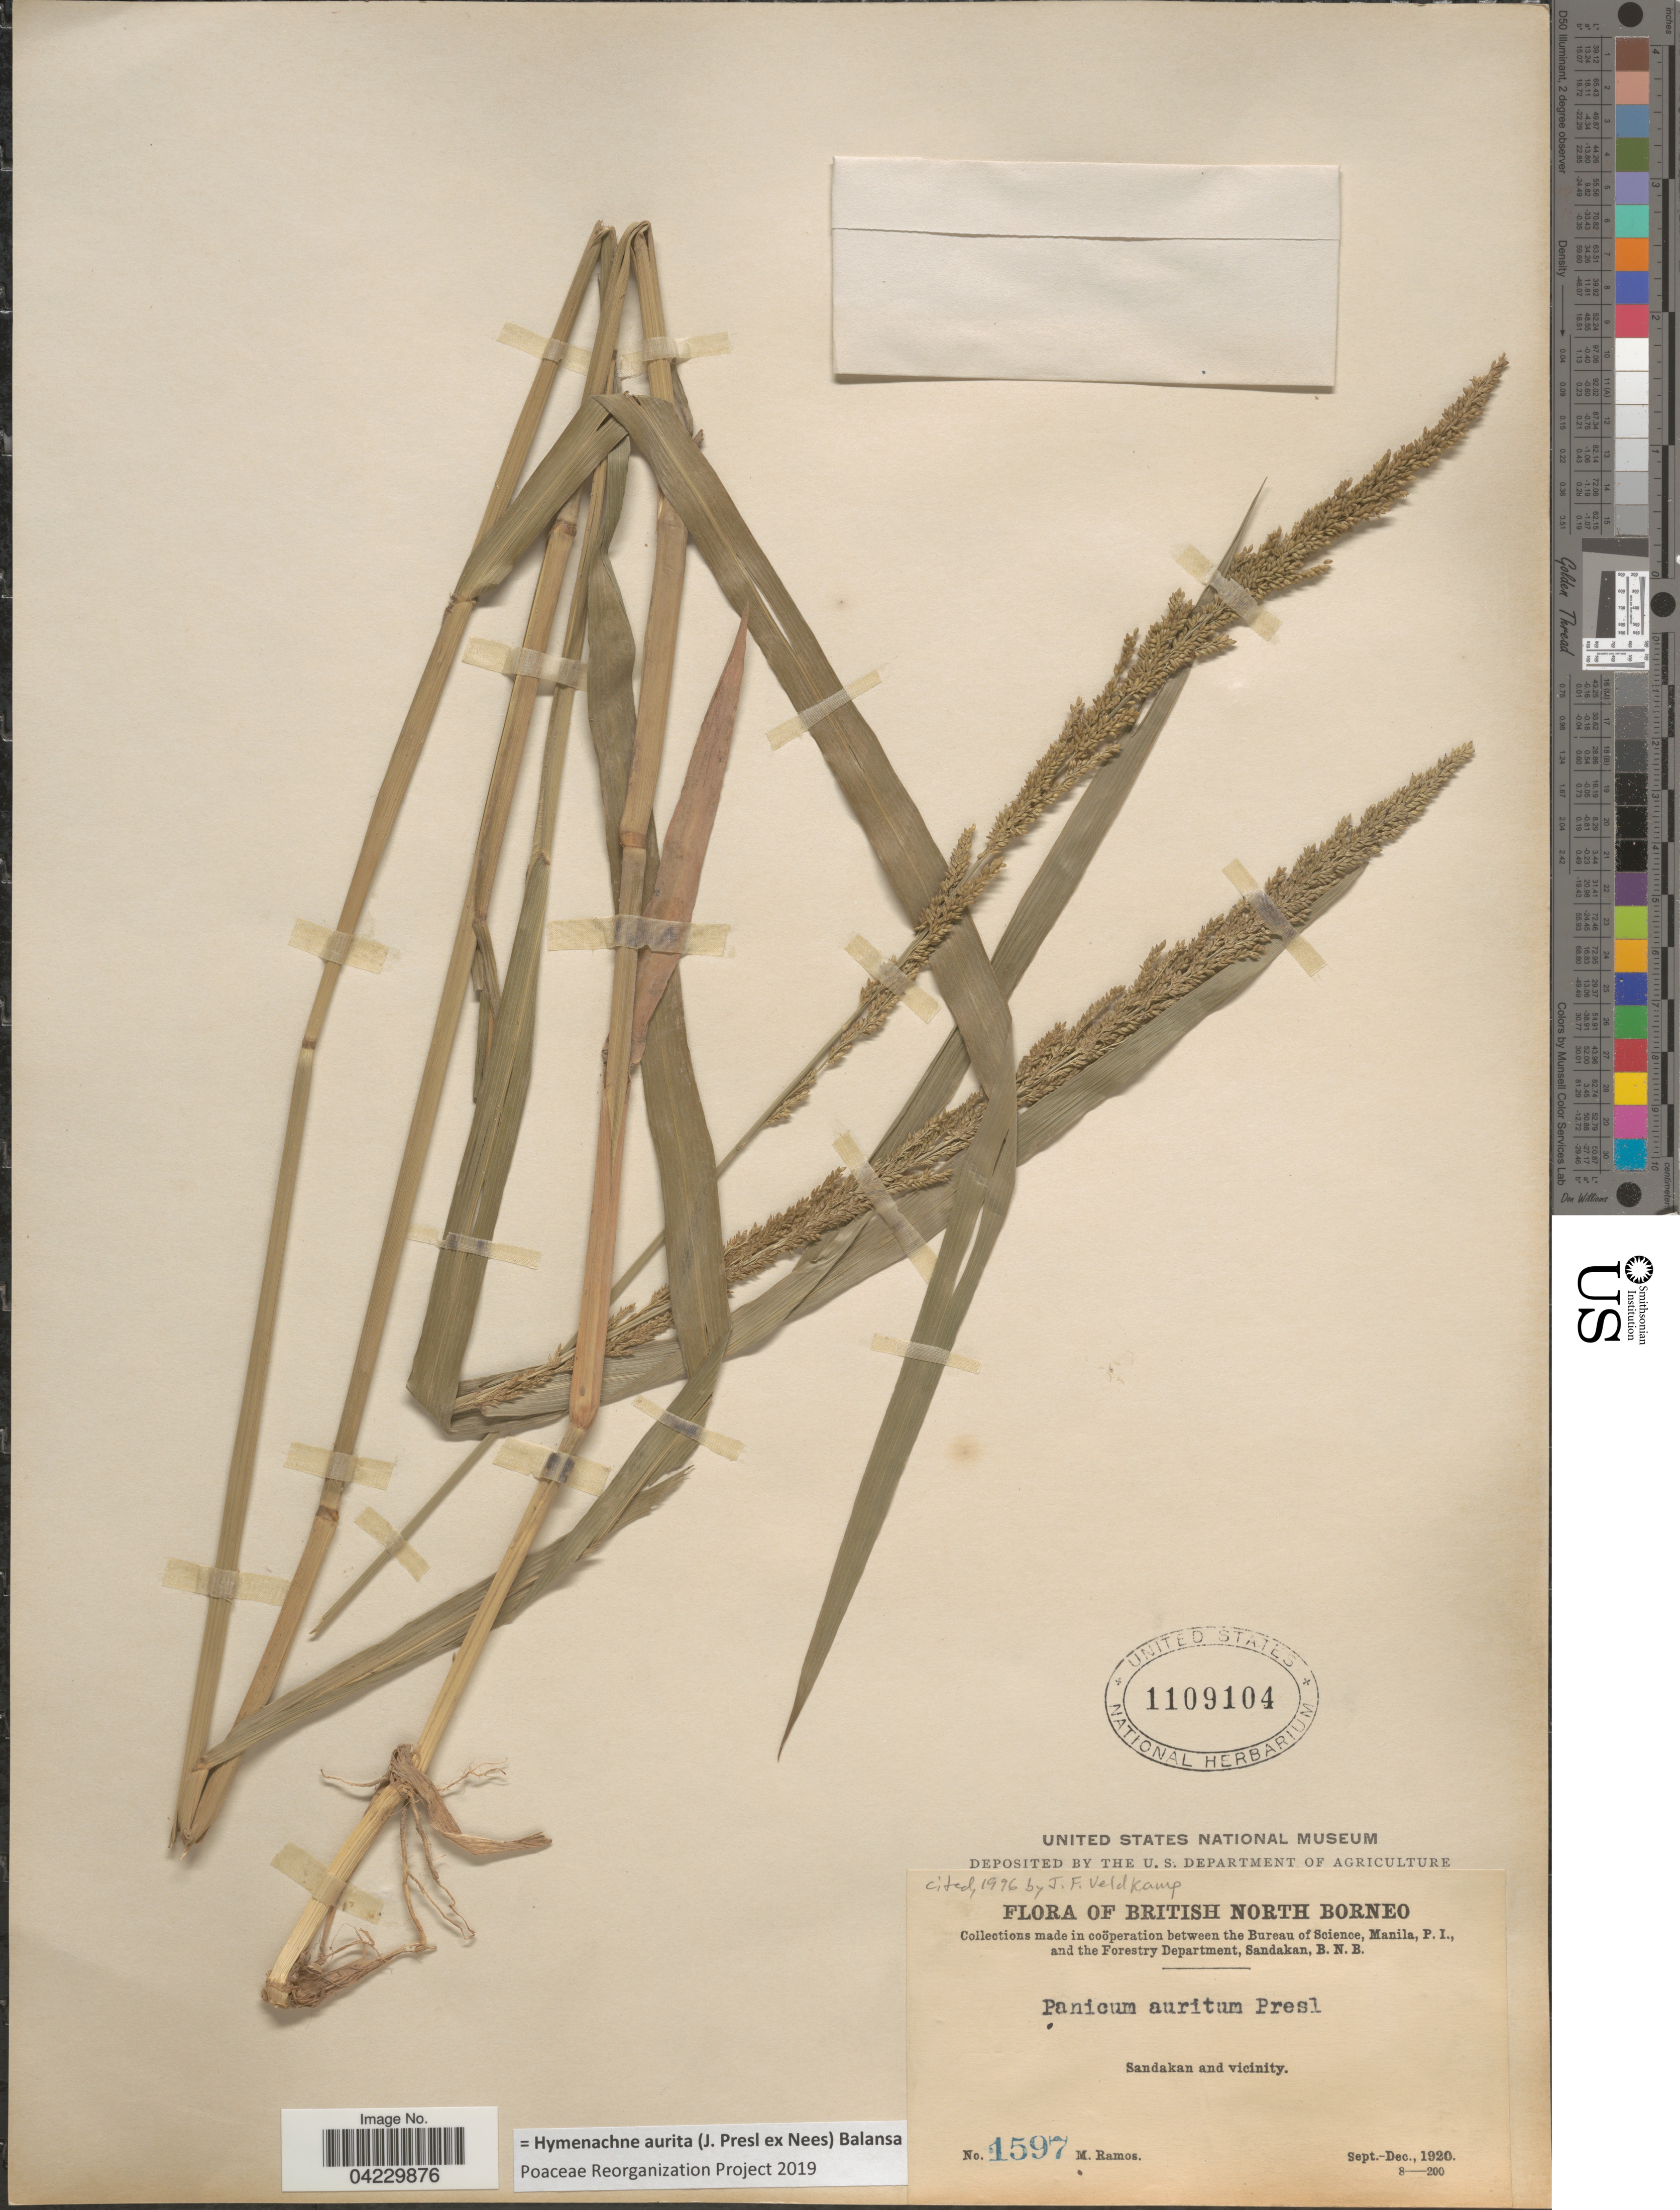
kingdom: Plantae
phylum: Tracheophyta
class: Liliopsida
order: Poales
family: Poaceae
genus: Hymenachne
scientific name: Hymenachne aurita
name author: (J. Presl ex Nees) Balansa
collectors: M. Ramos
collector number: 1597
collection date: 1920-09/1920-12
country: Malaysia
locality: British North Borneo. Sandakan and vicinity.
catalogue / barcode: US 1109104